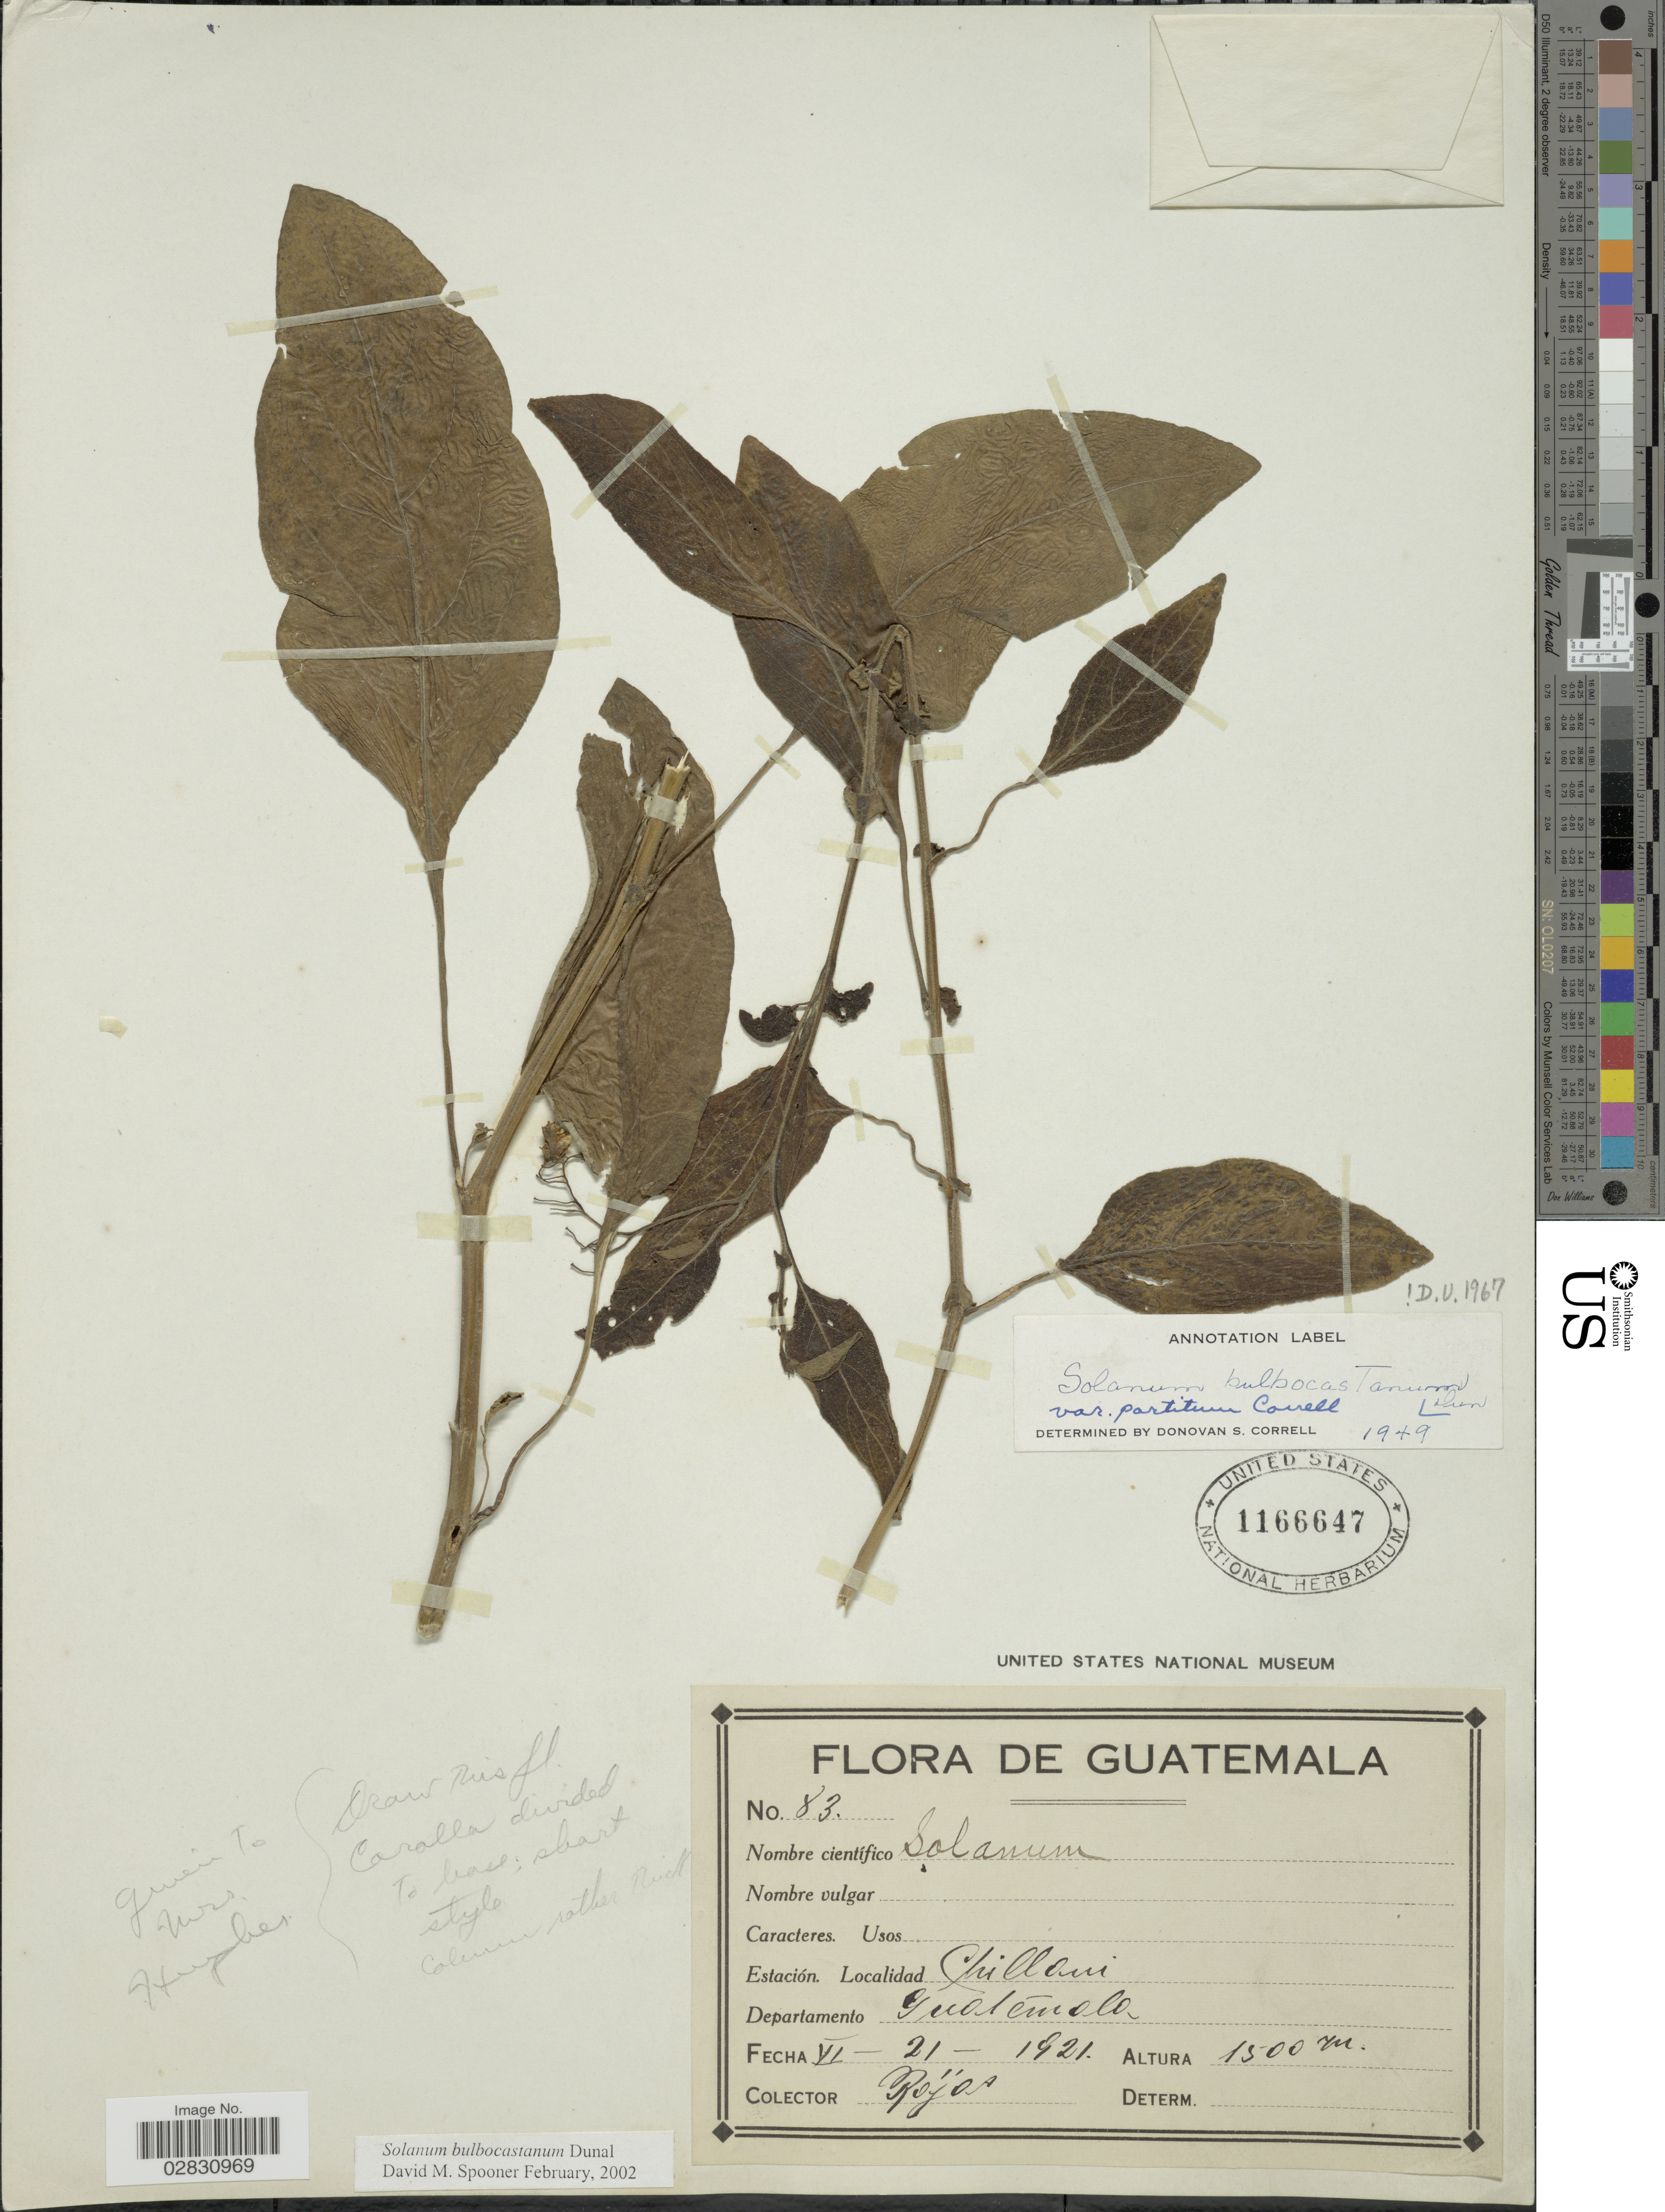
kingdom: Plantae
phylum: Tracheophyta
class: Magnoliopsida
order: Solanales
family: Solanaceae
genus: Solanum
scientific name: Solanum bulbocastanum subsp. partitum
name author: (Correll) Hawkes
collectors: Rójos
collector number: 83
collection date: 1921-06-21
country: Guatemala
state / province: Guatemala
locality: Chillani. Departamento Guatemala.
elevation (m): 1500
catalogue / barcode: US 1166647